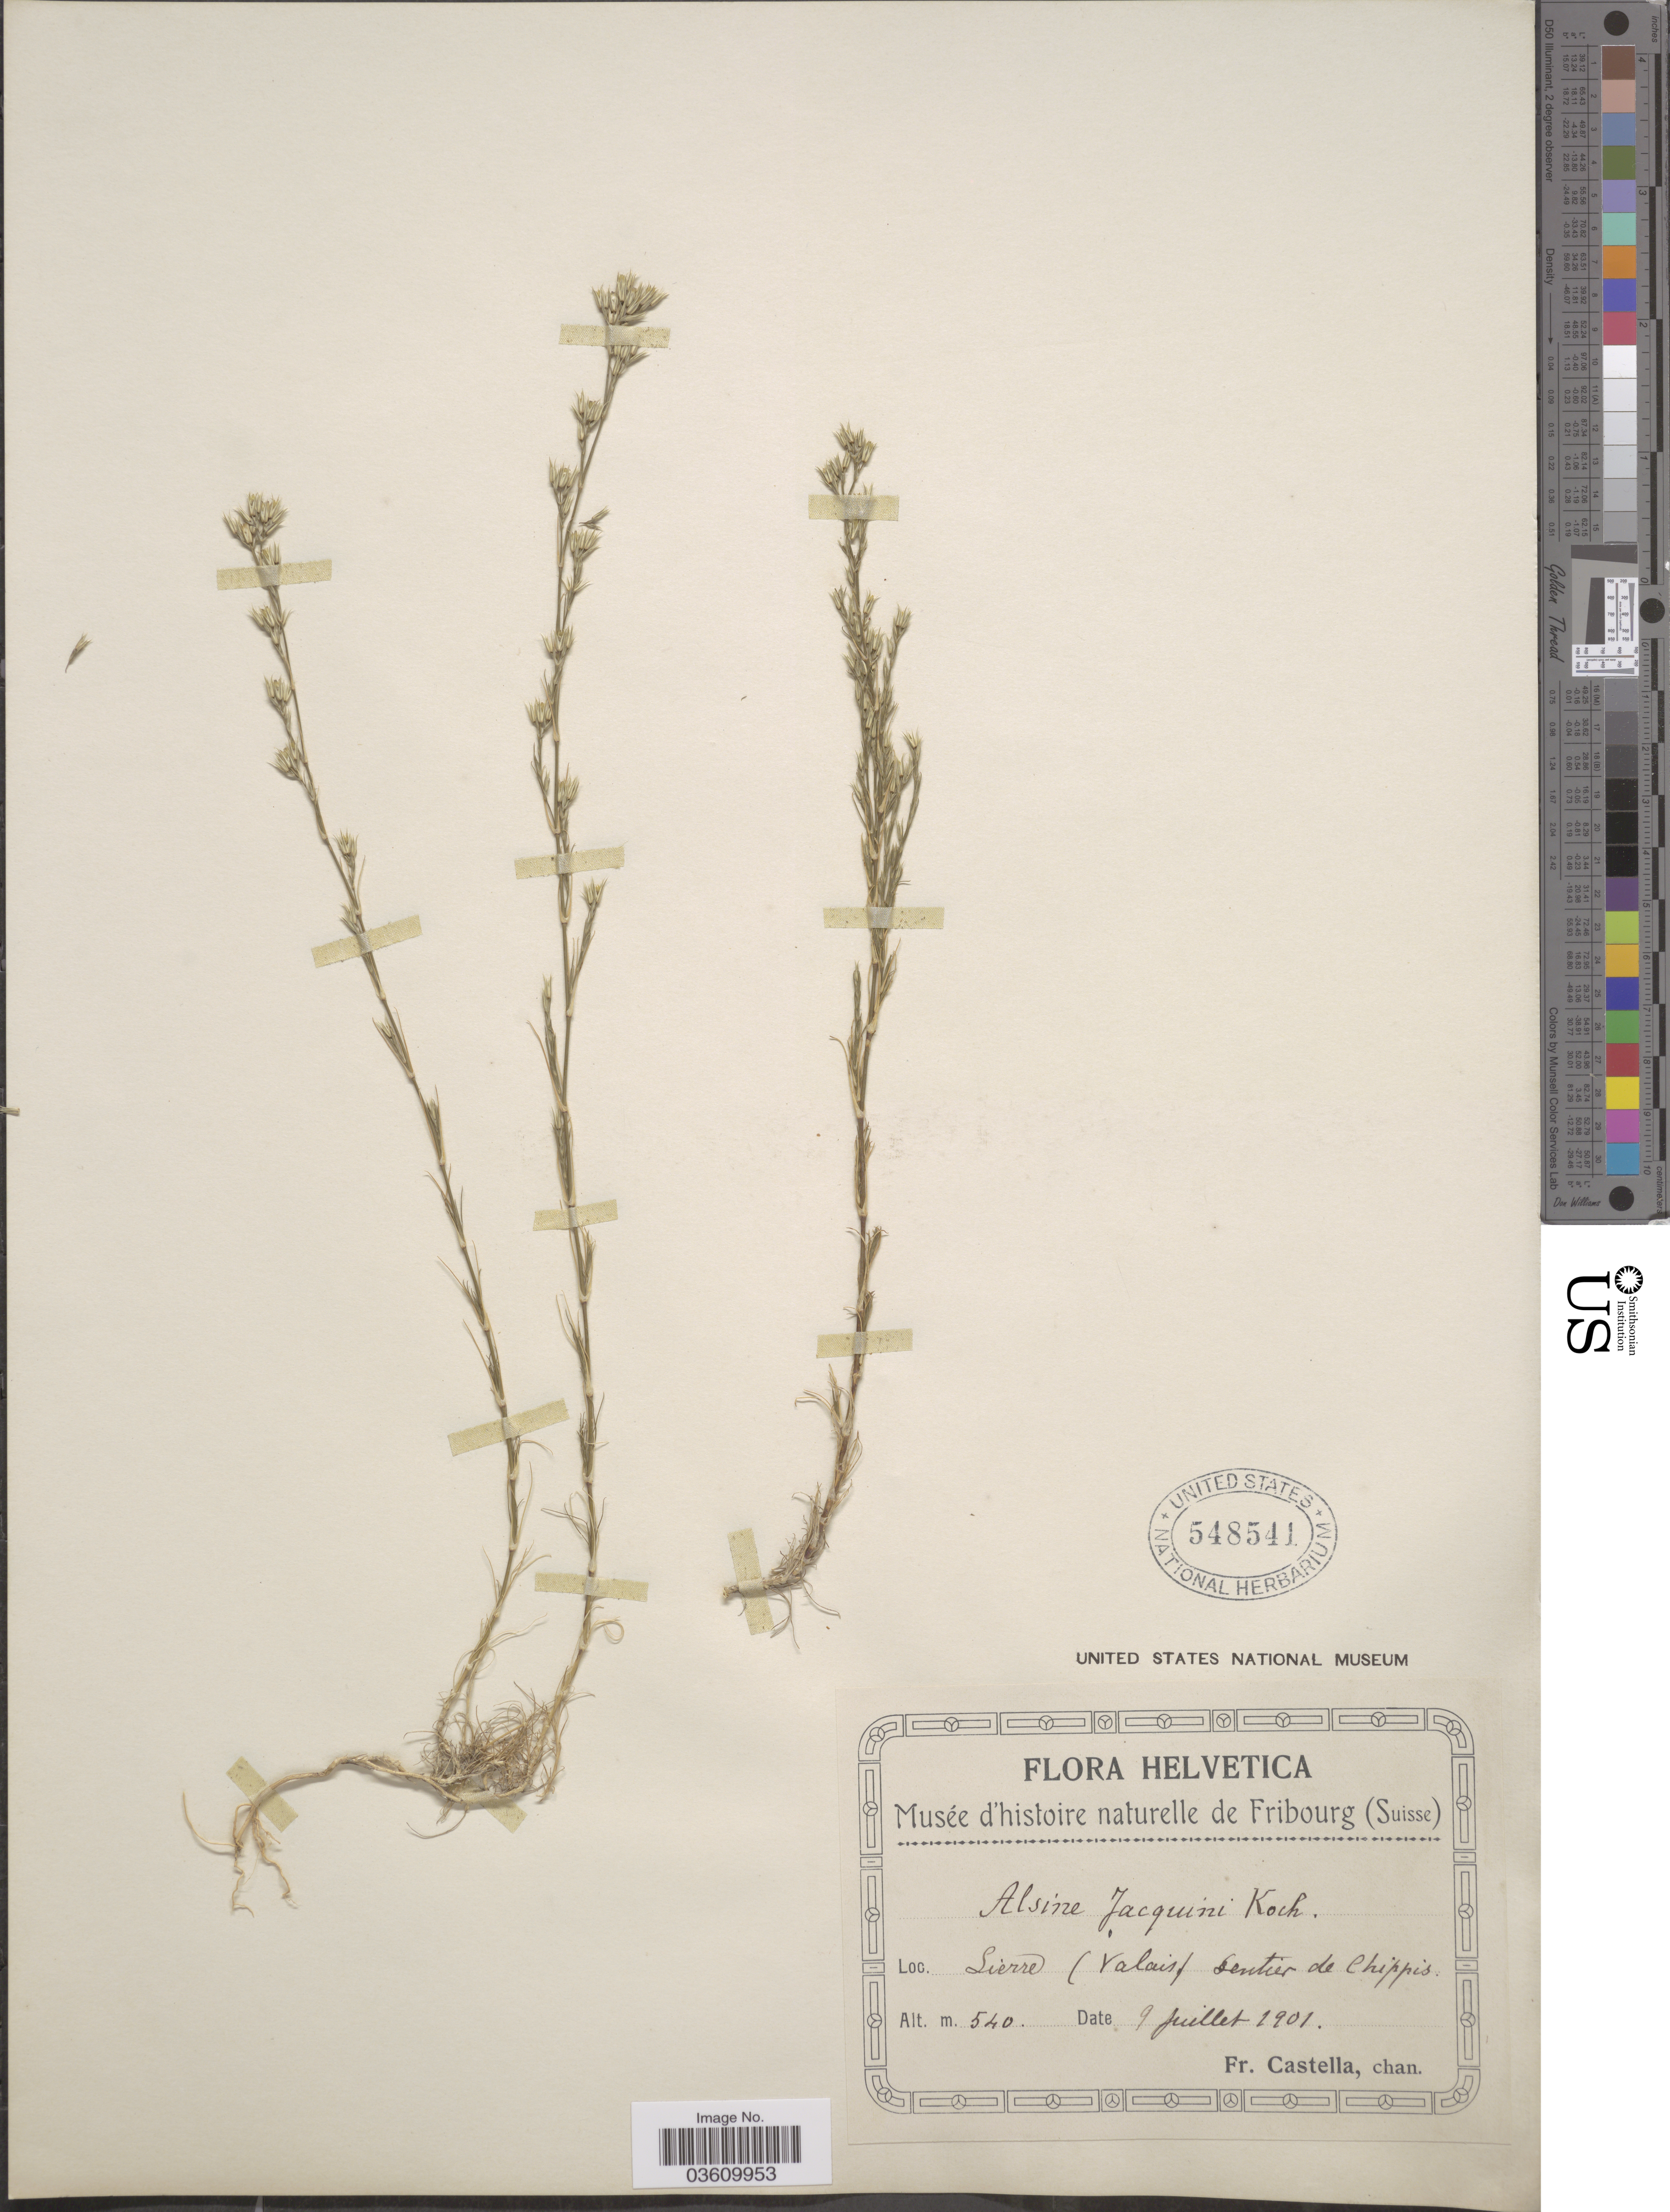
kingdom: Plantae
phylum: Tracheophyta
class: Magnoliopsida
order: Caryophyllales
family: Caryophyllaceae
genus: Minuartia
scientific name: Minuartia mucronata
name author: (L.) Schinz & Thell.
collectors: Fr. Castella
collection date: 1901-07-09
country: Switzerland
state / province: Valais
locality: Helvetica. Sierre (Valais) sentier de Chippis.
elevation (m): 540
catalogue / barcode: US 548541